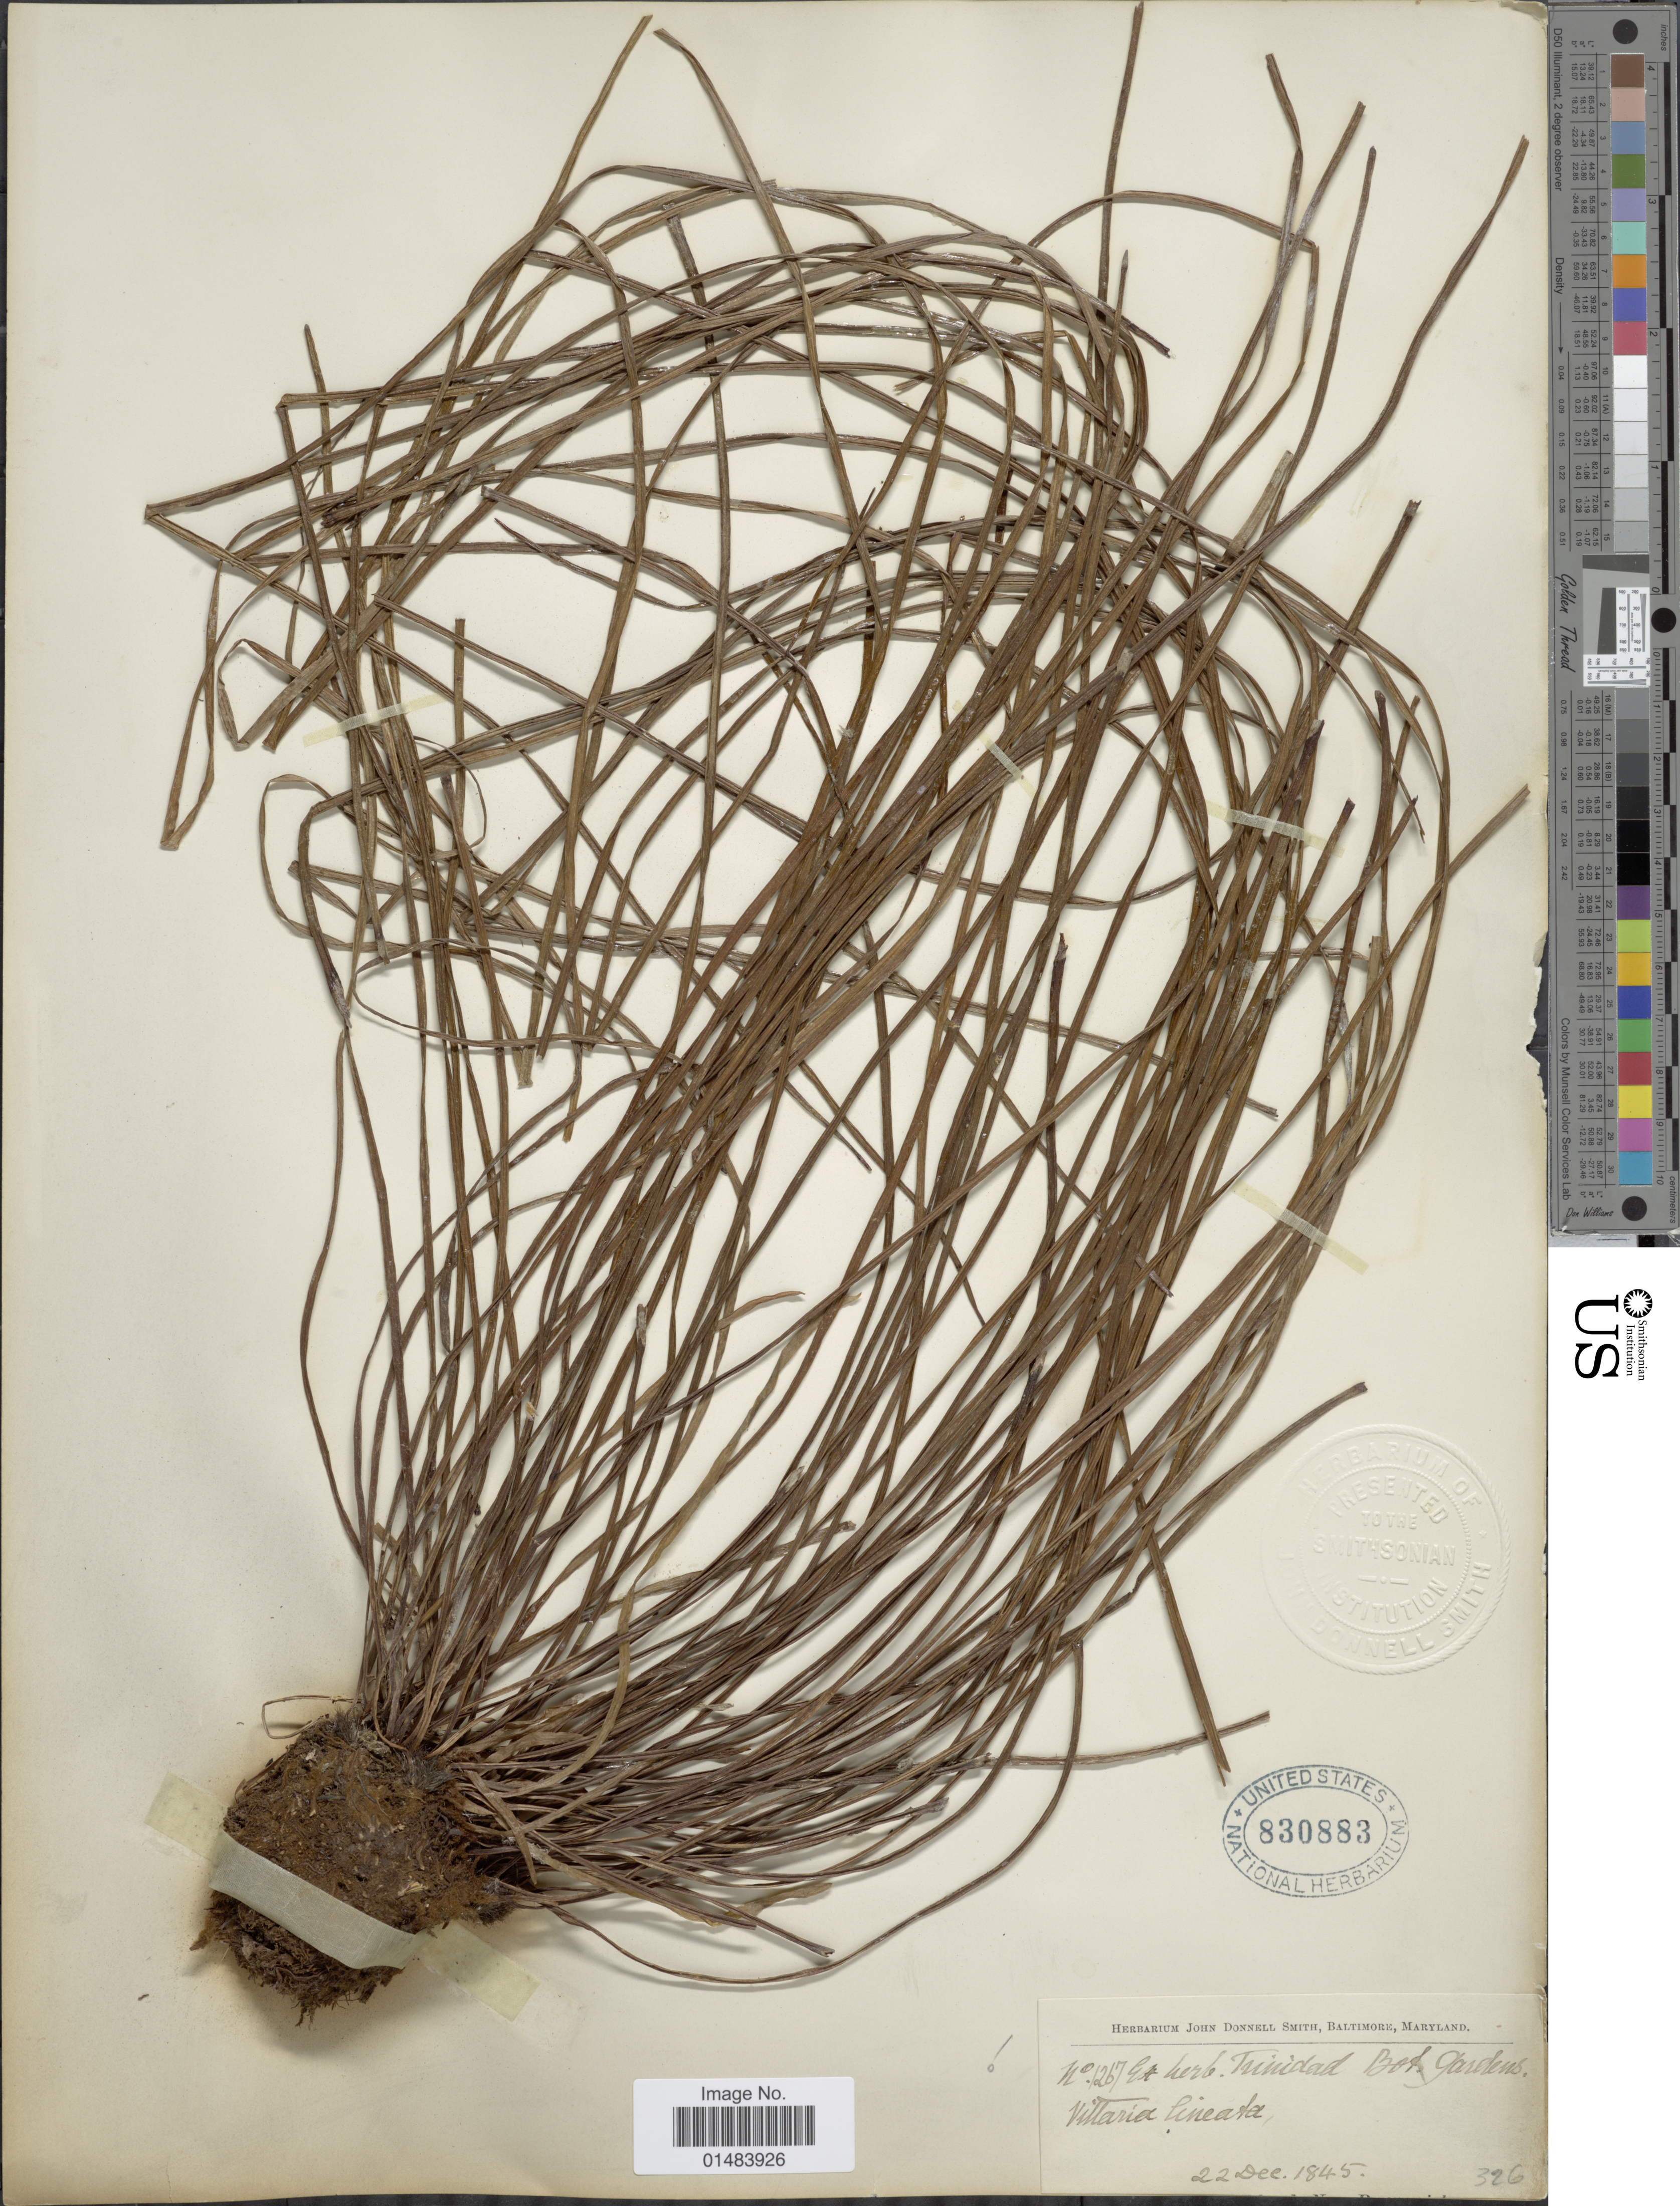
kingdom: Plantae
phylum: Tracheophyta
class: Polypodiopsida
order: Polypodiales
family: Pteridaceae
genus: Vittaria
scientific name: Vittaria lineata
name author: (L.) Sm.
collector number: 326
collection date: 1845-12-22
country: Trinidad and Tobago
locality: Trinidad Bot. gardens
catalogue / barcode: US 830883